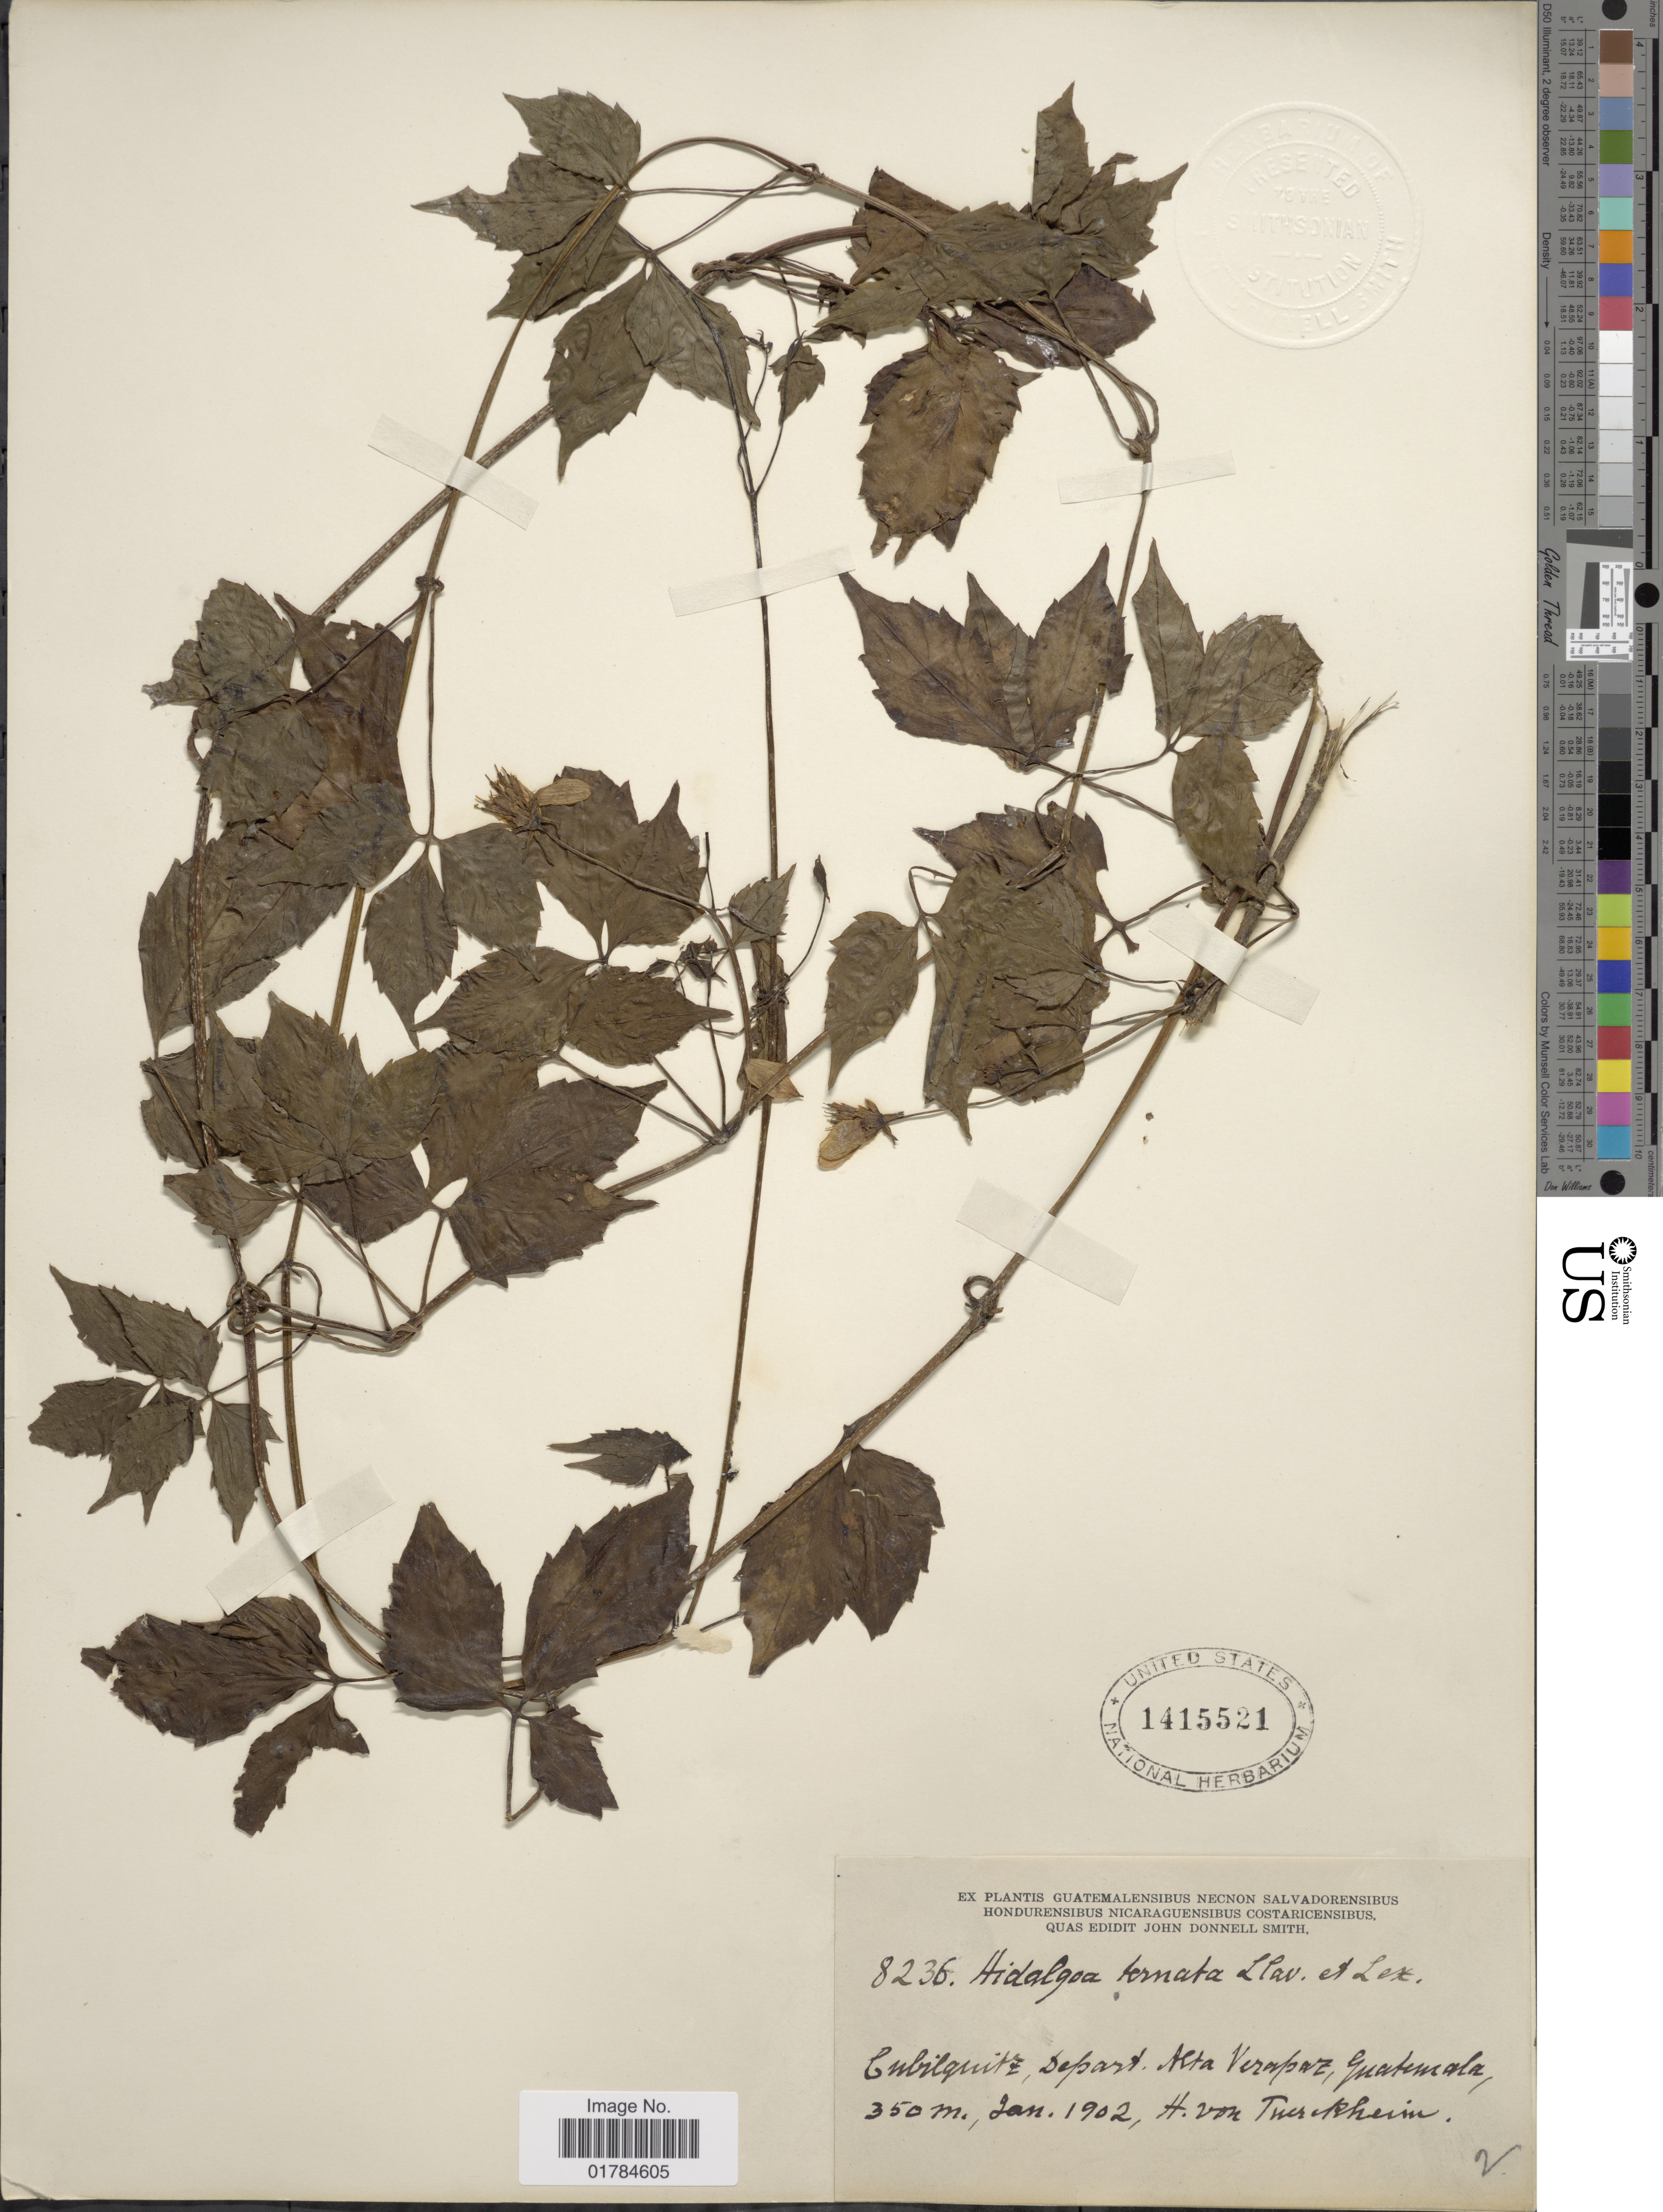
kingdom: Plantae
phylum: Tracheophyta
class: Magnoliopsida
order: Asterales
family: Asteraceae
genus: Hidalgoa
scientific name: Hidalgoa ternata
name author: La Llave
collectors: H. von Türckheim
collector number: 8236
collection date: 1902-01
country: Guatemala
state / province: Alta Verapaz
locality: Cubilquitz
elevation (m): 350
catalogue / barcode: US 1415521